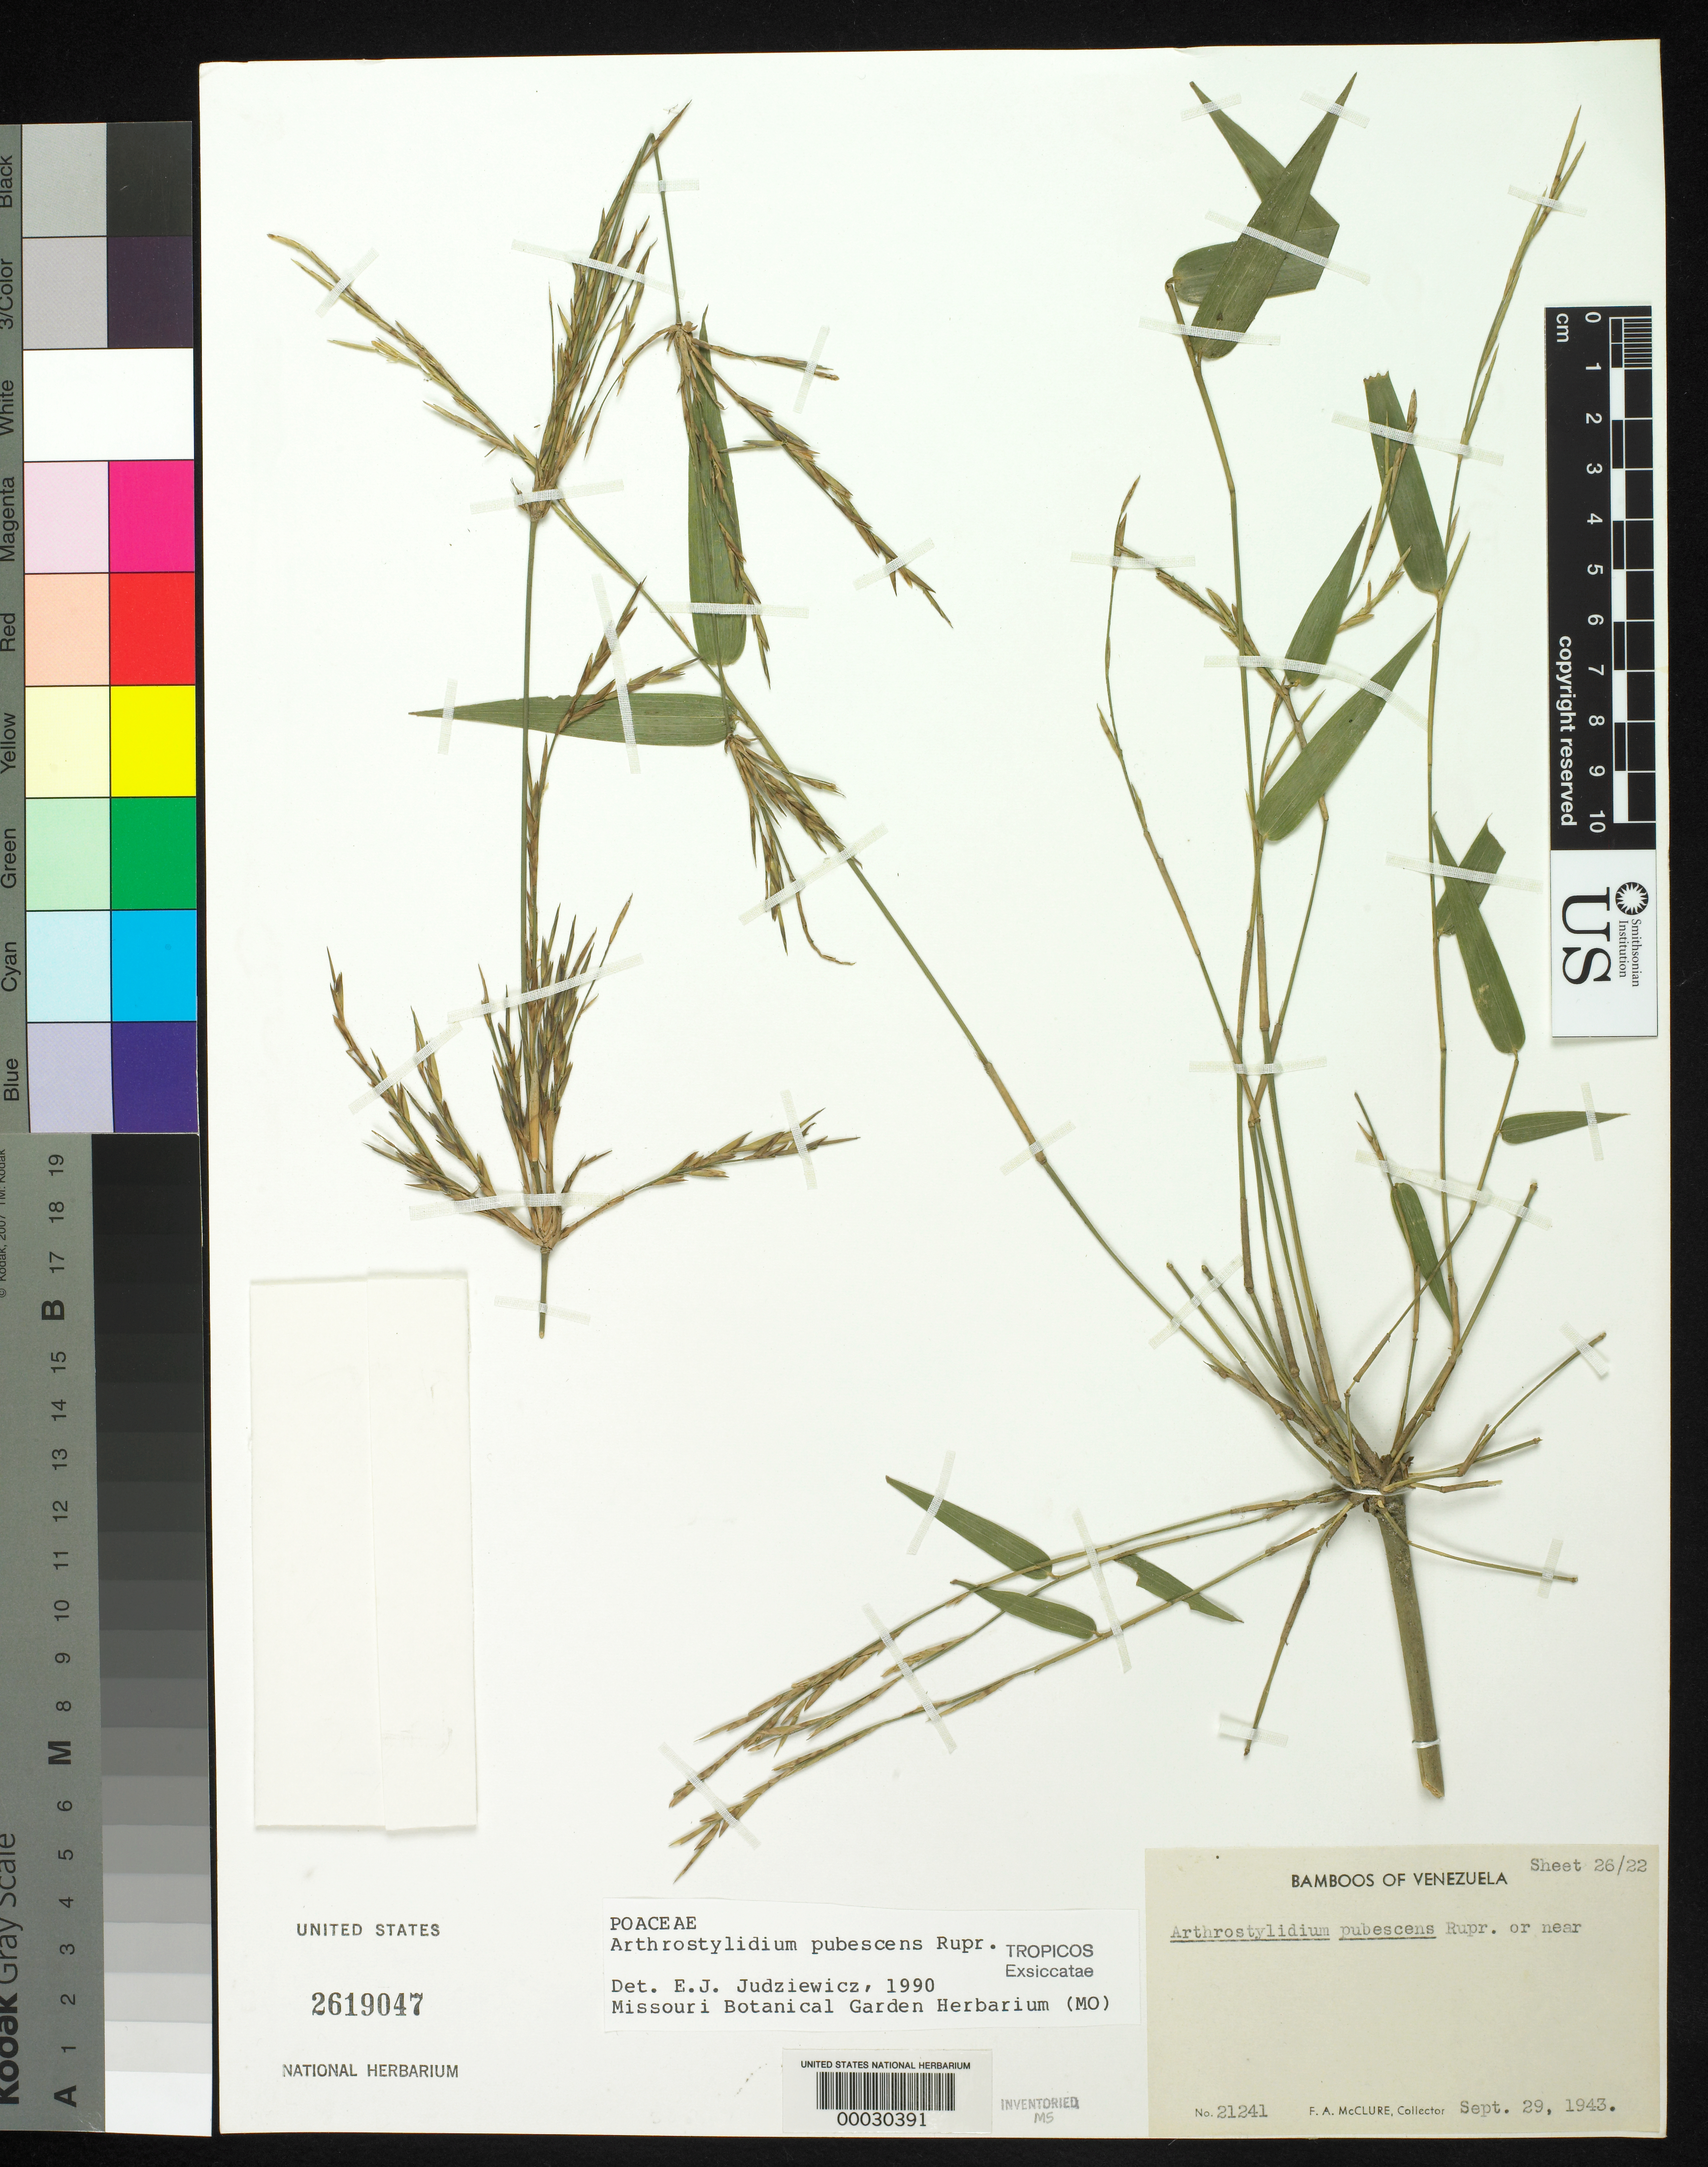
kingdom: Plantae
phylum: Tracheophyta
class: Liliopsida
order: Poales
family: Poaceae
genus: Arthrostylidium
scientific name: Arthrostylidium pubescens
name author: Rupr.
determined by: Judziewicz, E. J.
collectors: F. A. McClure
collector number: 21241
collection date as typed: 29 Sep 1943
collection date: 1943-09-29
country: Venezuela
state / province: Distrito Federal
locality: El junquito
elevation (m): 1200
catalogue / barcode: US 2619047